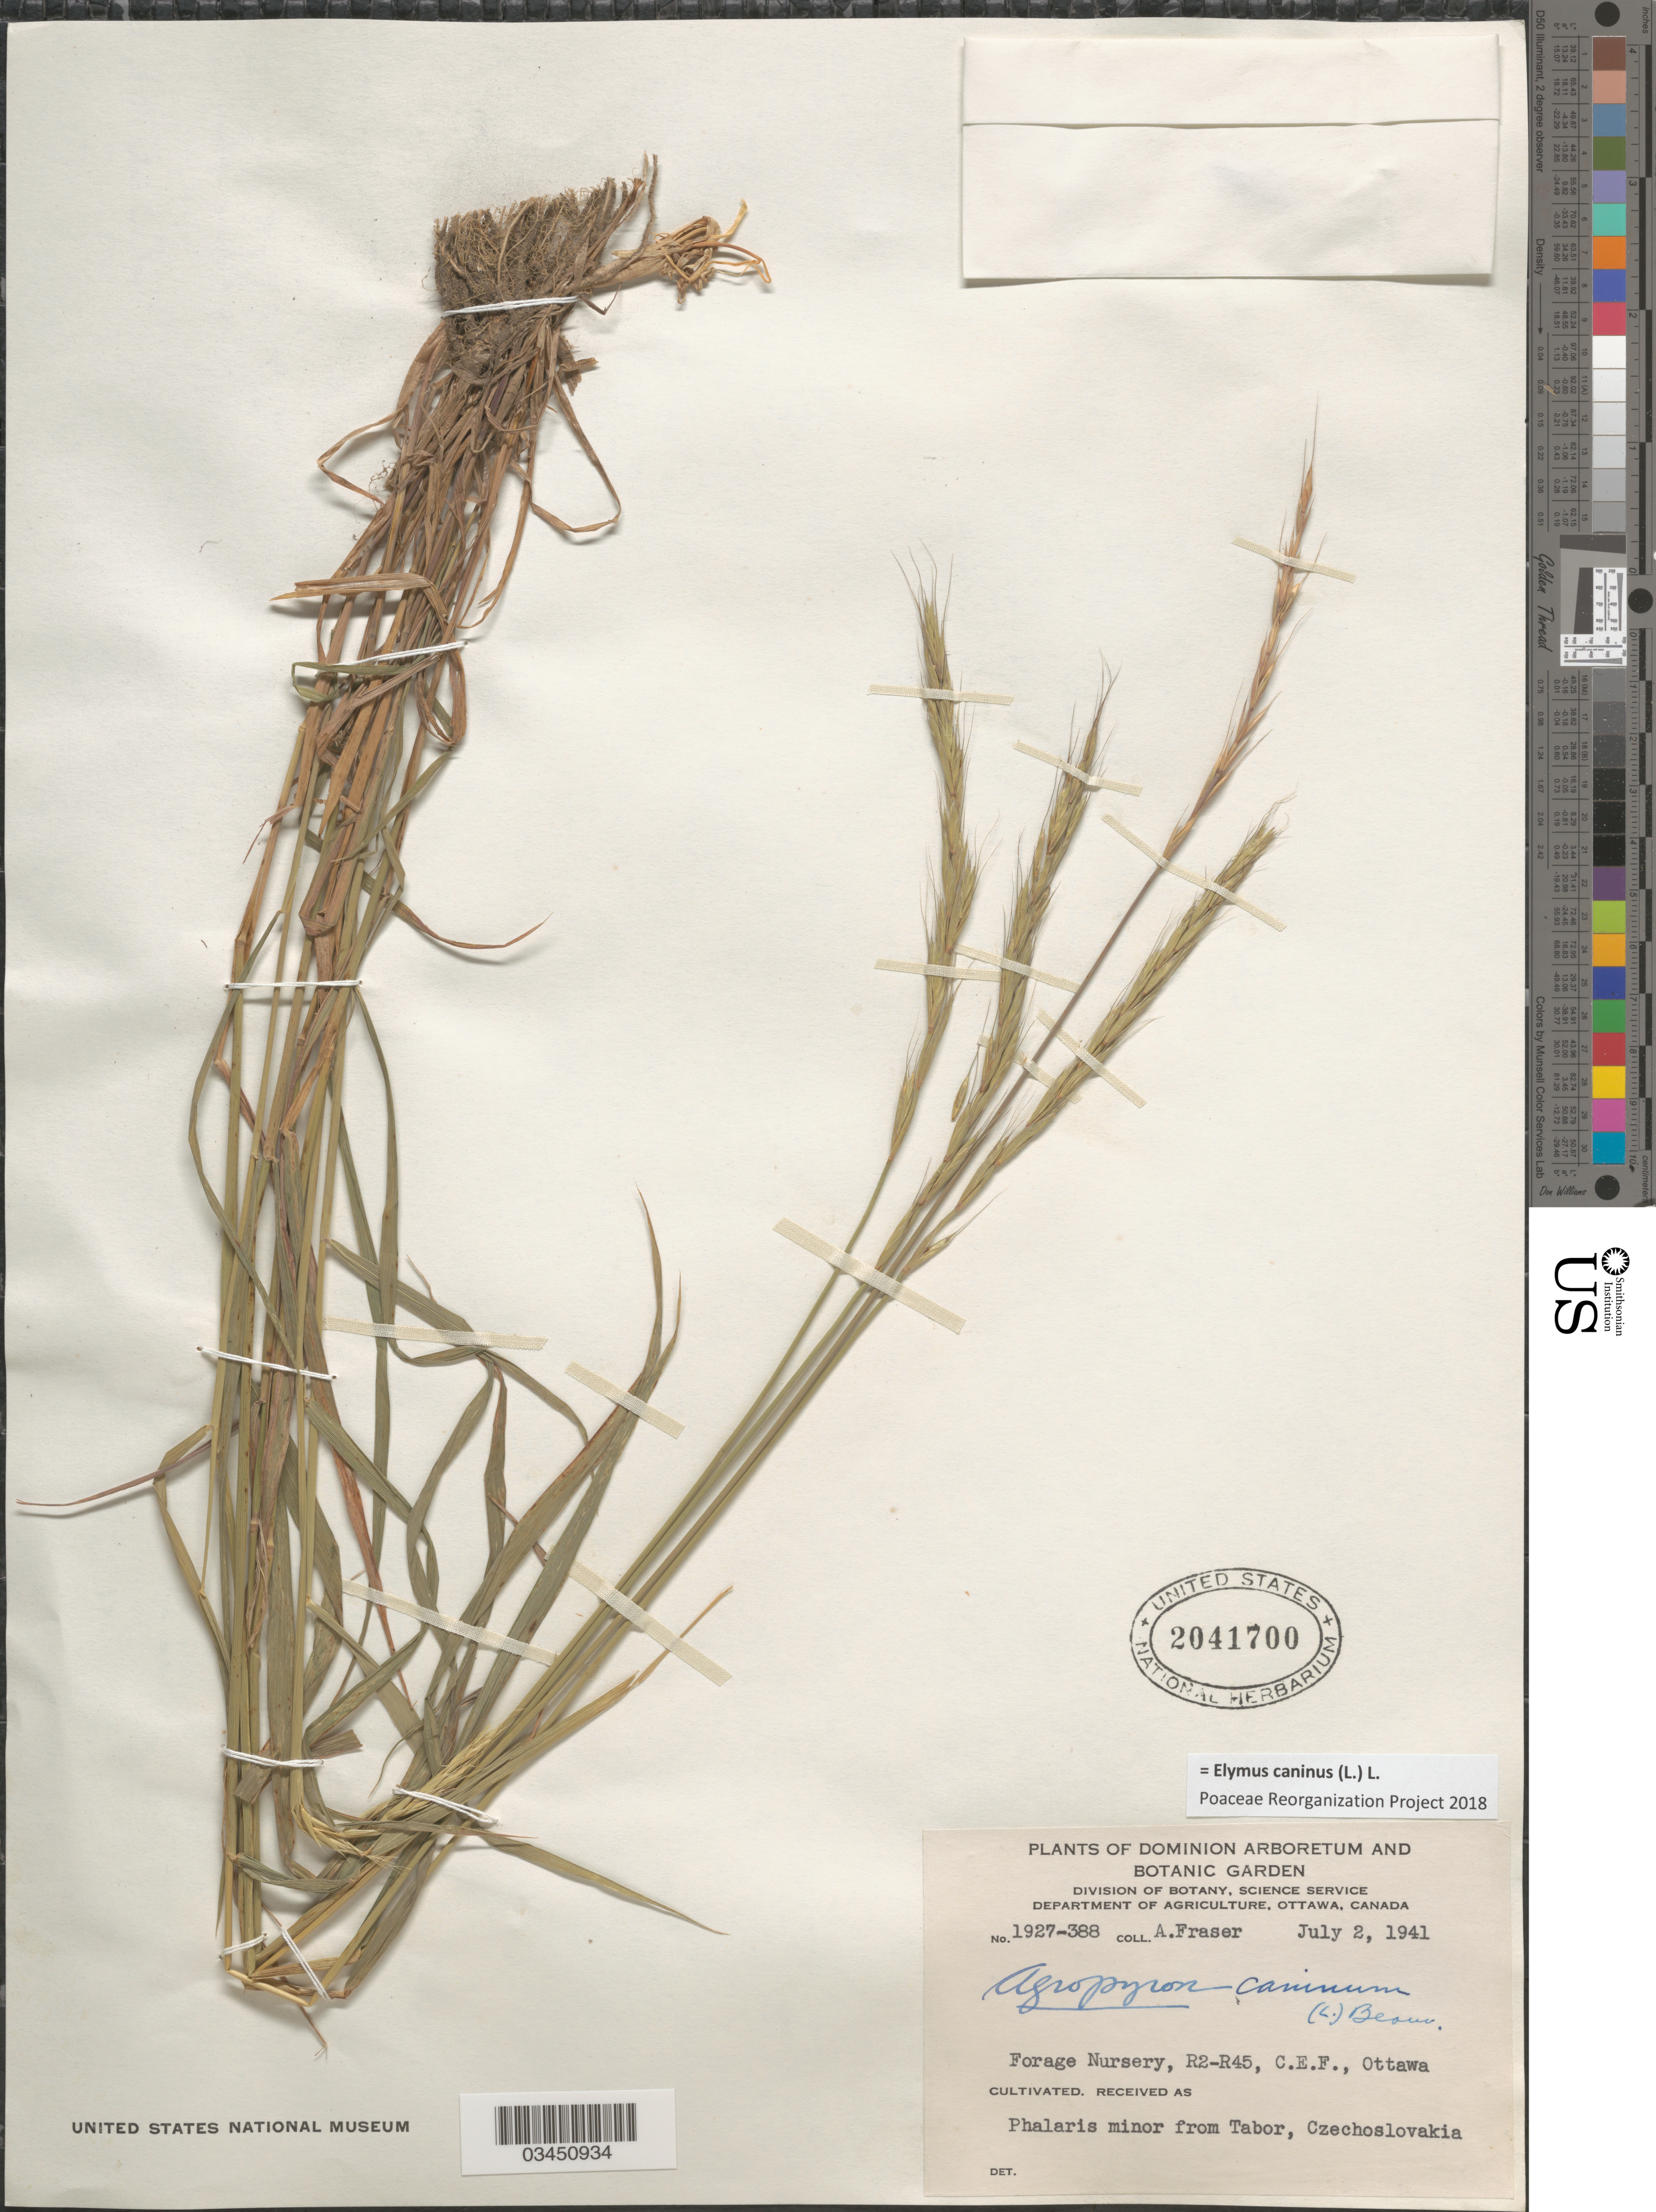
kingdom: Plantae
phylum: Tracheophyta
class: Liliopsida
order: Poales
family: Poaceae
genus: Elymus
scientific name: Elymus caninus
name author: (L.) L.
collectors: A. Fraser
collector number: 1927-388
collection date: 1941-07-02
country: Canada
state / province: Ontario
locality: Forage Nursery, R2-45, C.E.F., Ottawa.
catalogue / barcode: US 2041700